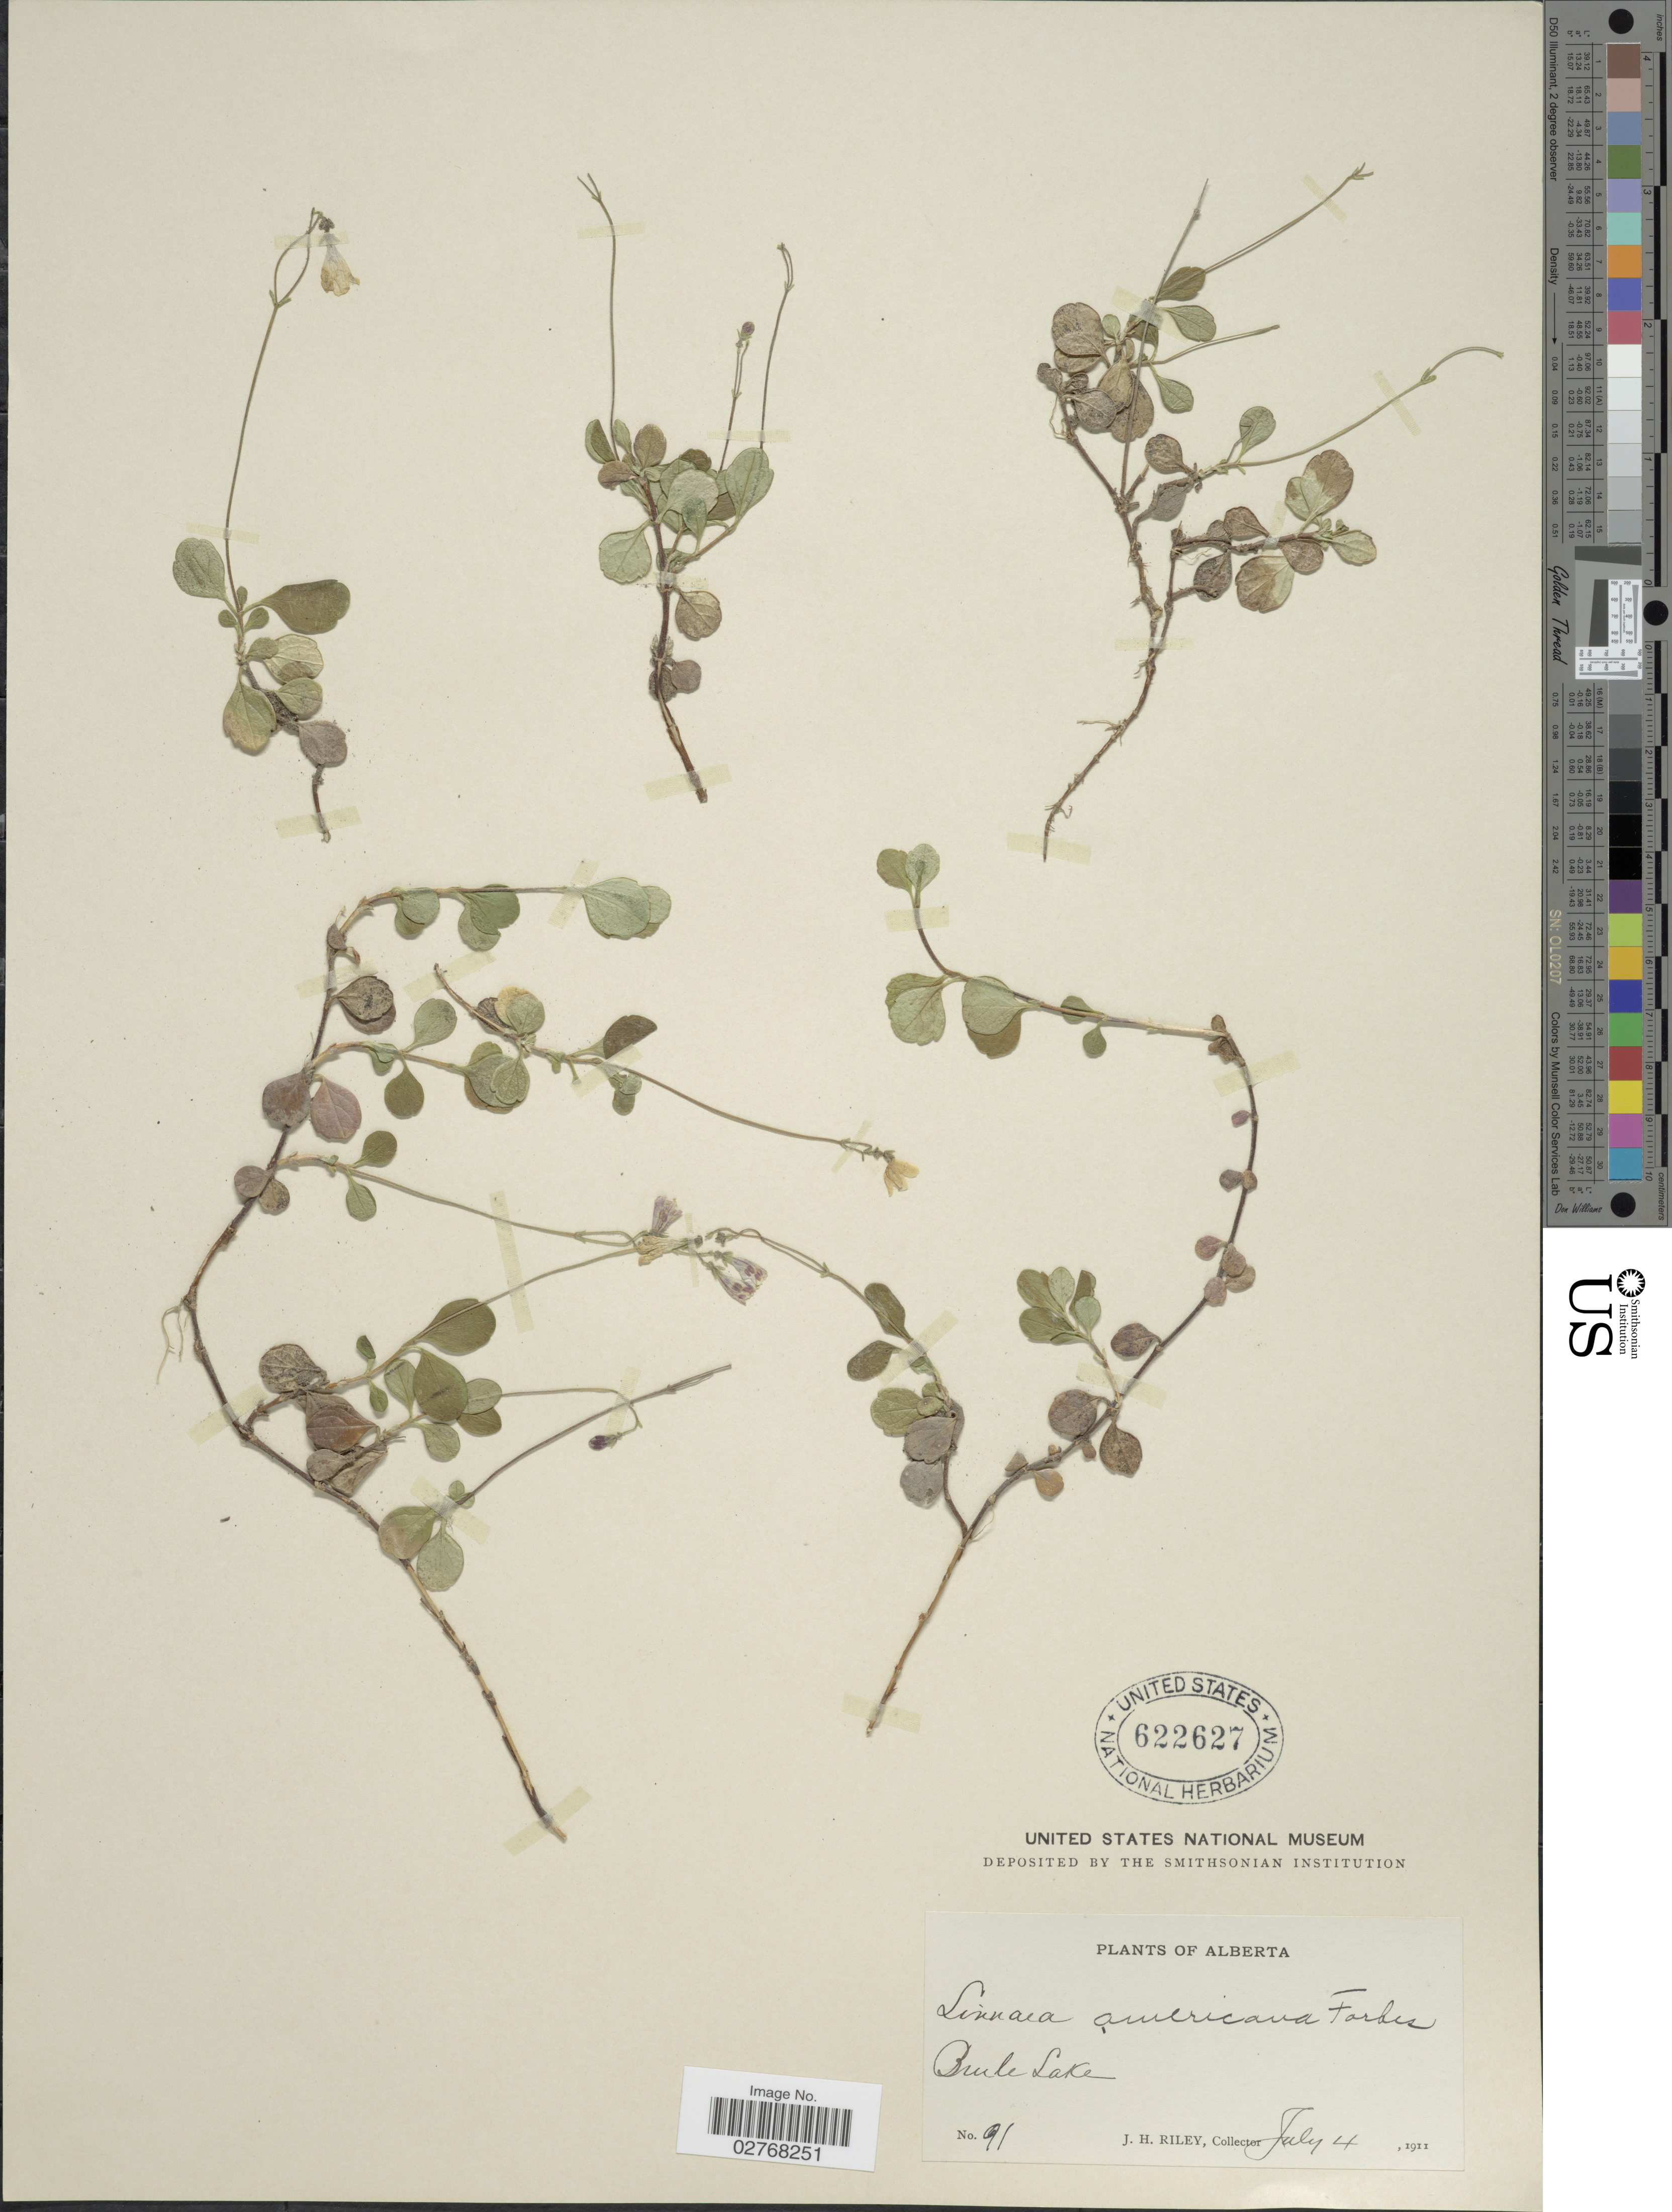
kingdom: Plantae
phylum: Tracheophyta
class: Magnoliopsida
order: Dipsacales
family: Caprifoliaceae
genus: Linnaea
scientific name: Linnaea borealis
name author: L.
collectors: J. H. Riley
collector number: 91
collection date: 1911-07-04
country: Canada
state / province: Alberta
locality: Brule Lake.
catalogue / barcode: US 622627